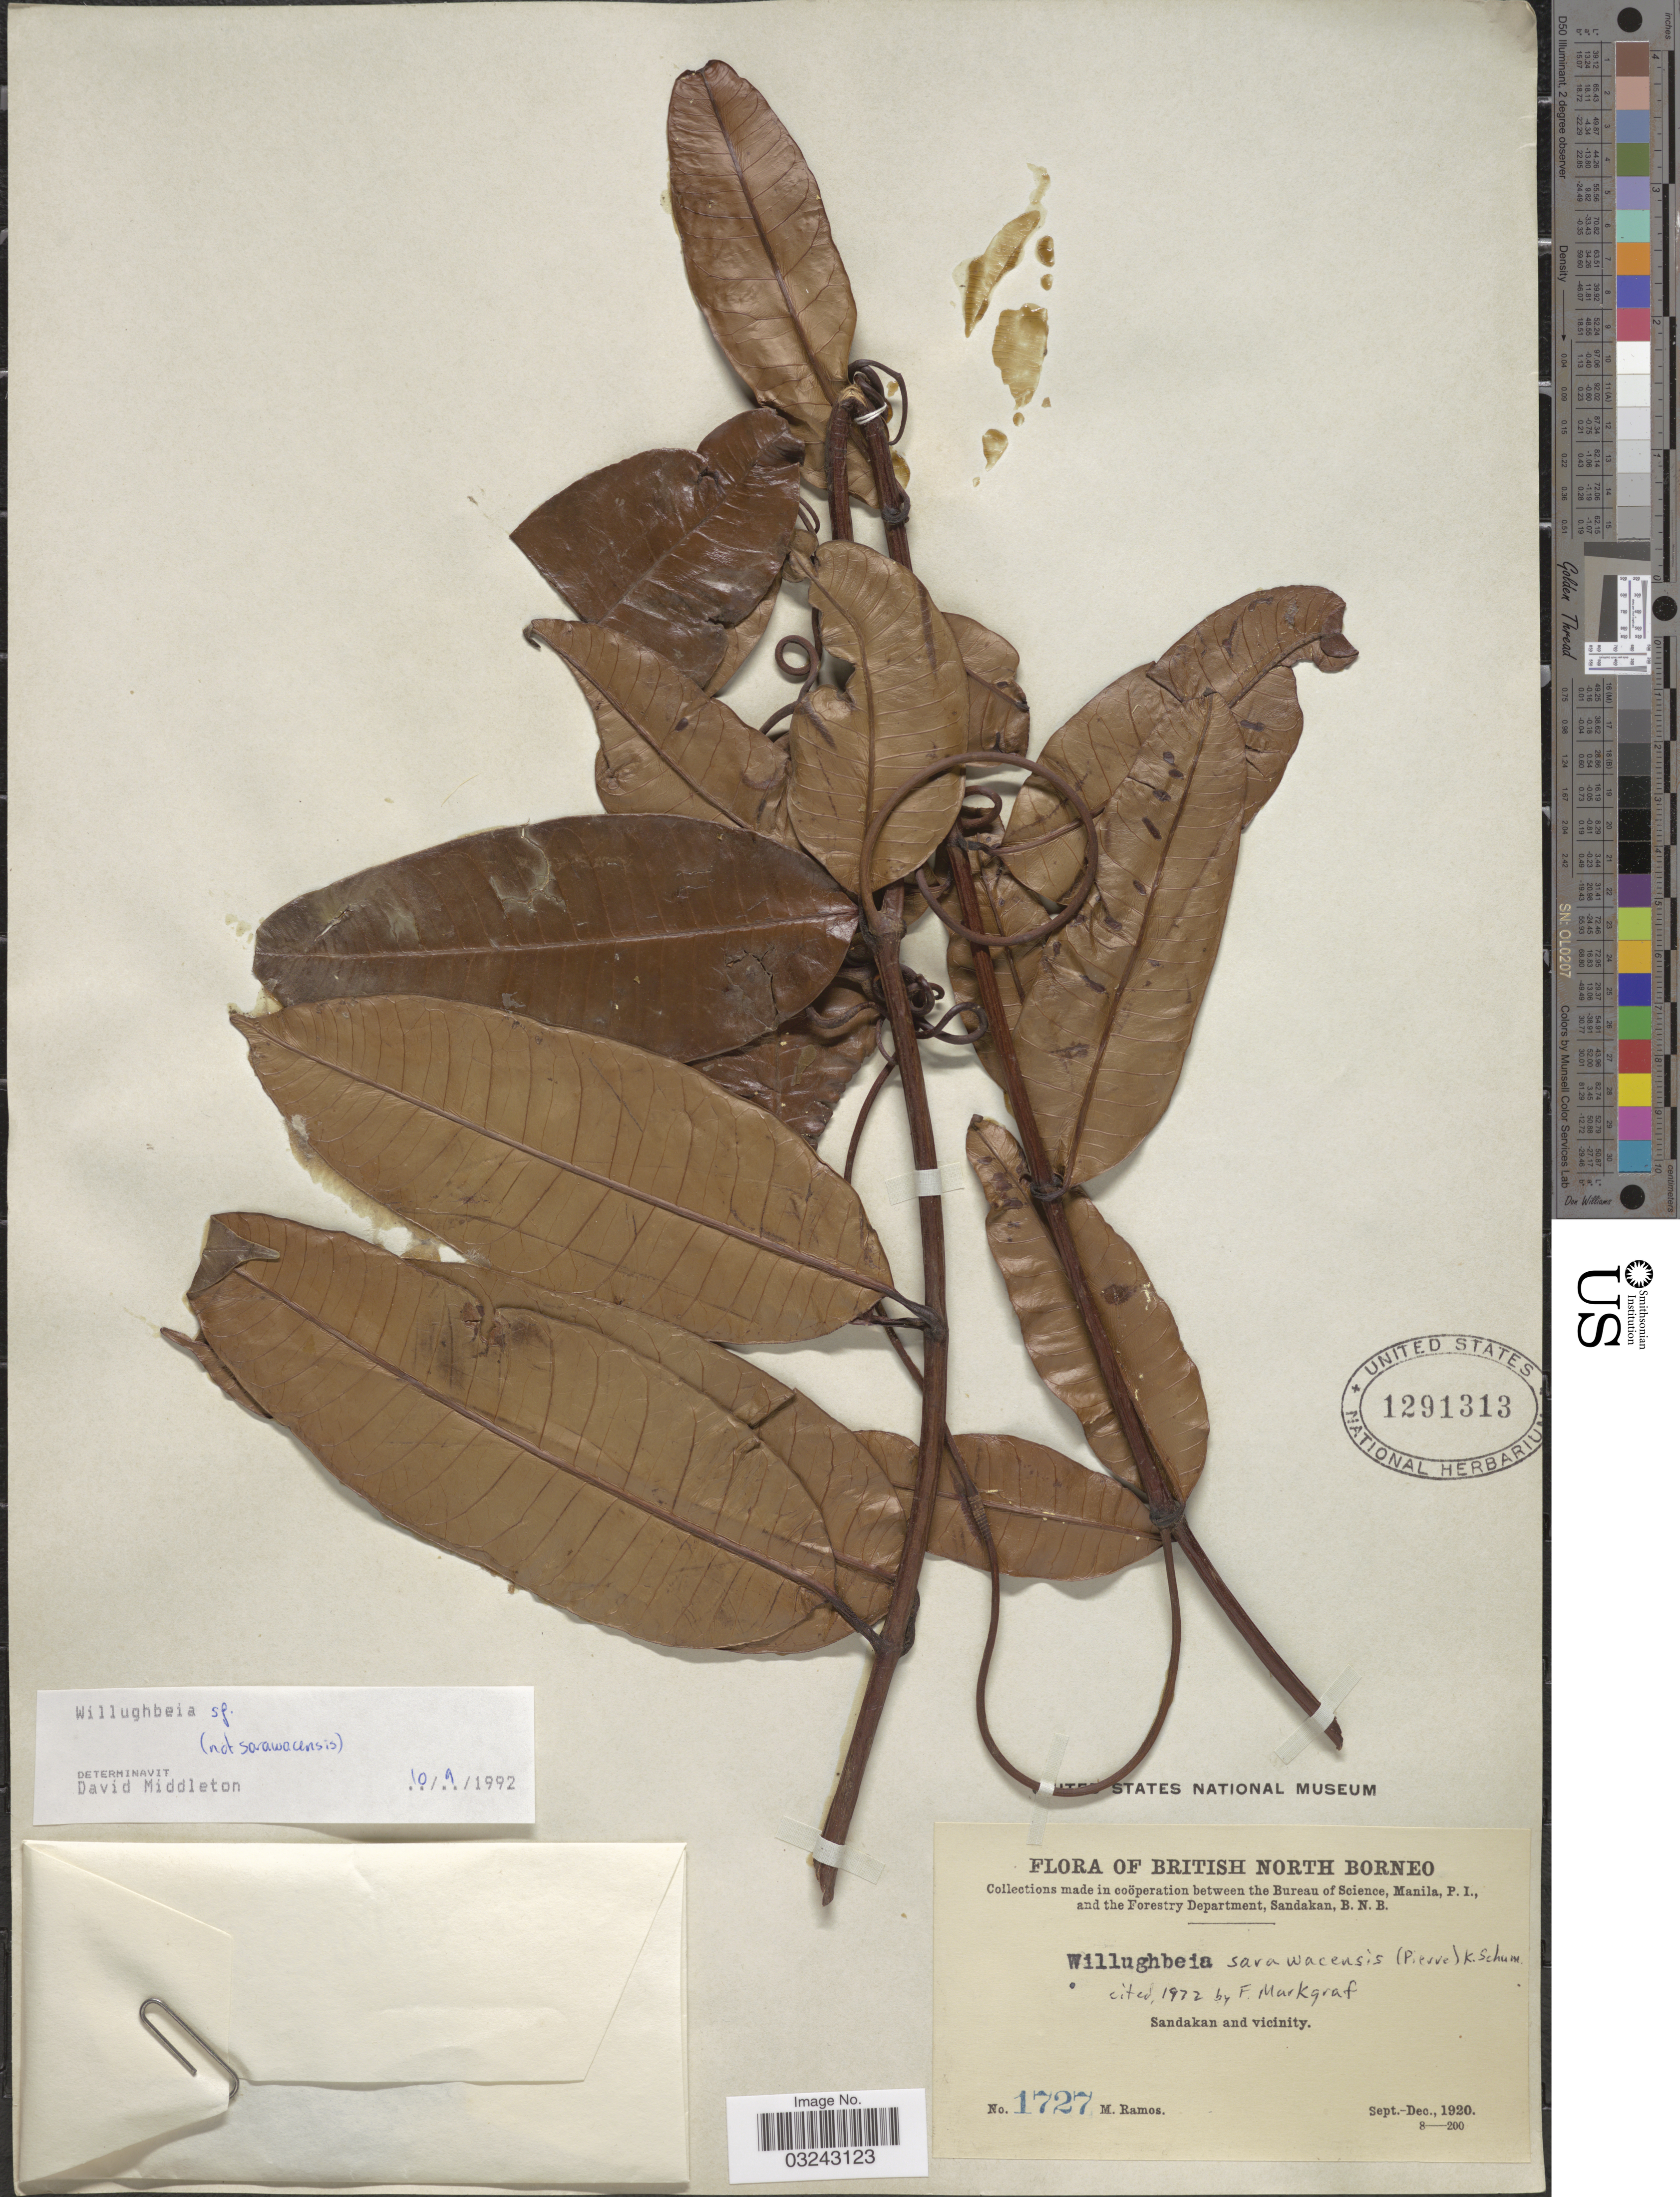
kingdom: Plantae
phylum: Tracheophyta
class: Magnoliopsida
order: Gentianales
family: Apocynaceae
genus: Willughbeia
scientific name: Willughbeia sp.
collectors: M. Ramos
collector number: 1727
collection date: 1920-09/1920-12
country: Malaysia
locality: British North Borneo, Sandakan and vicinity.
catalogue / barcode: US 1291313